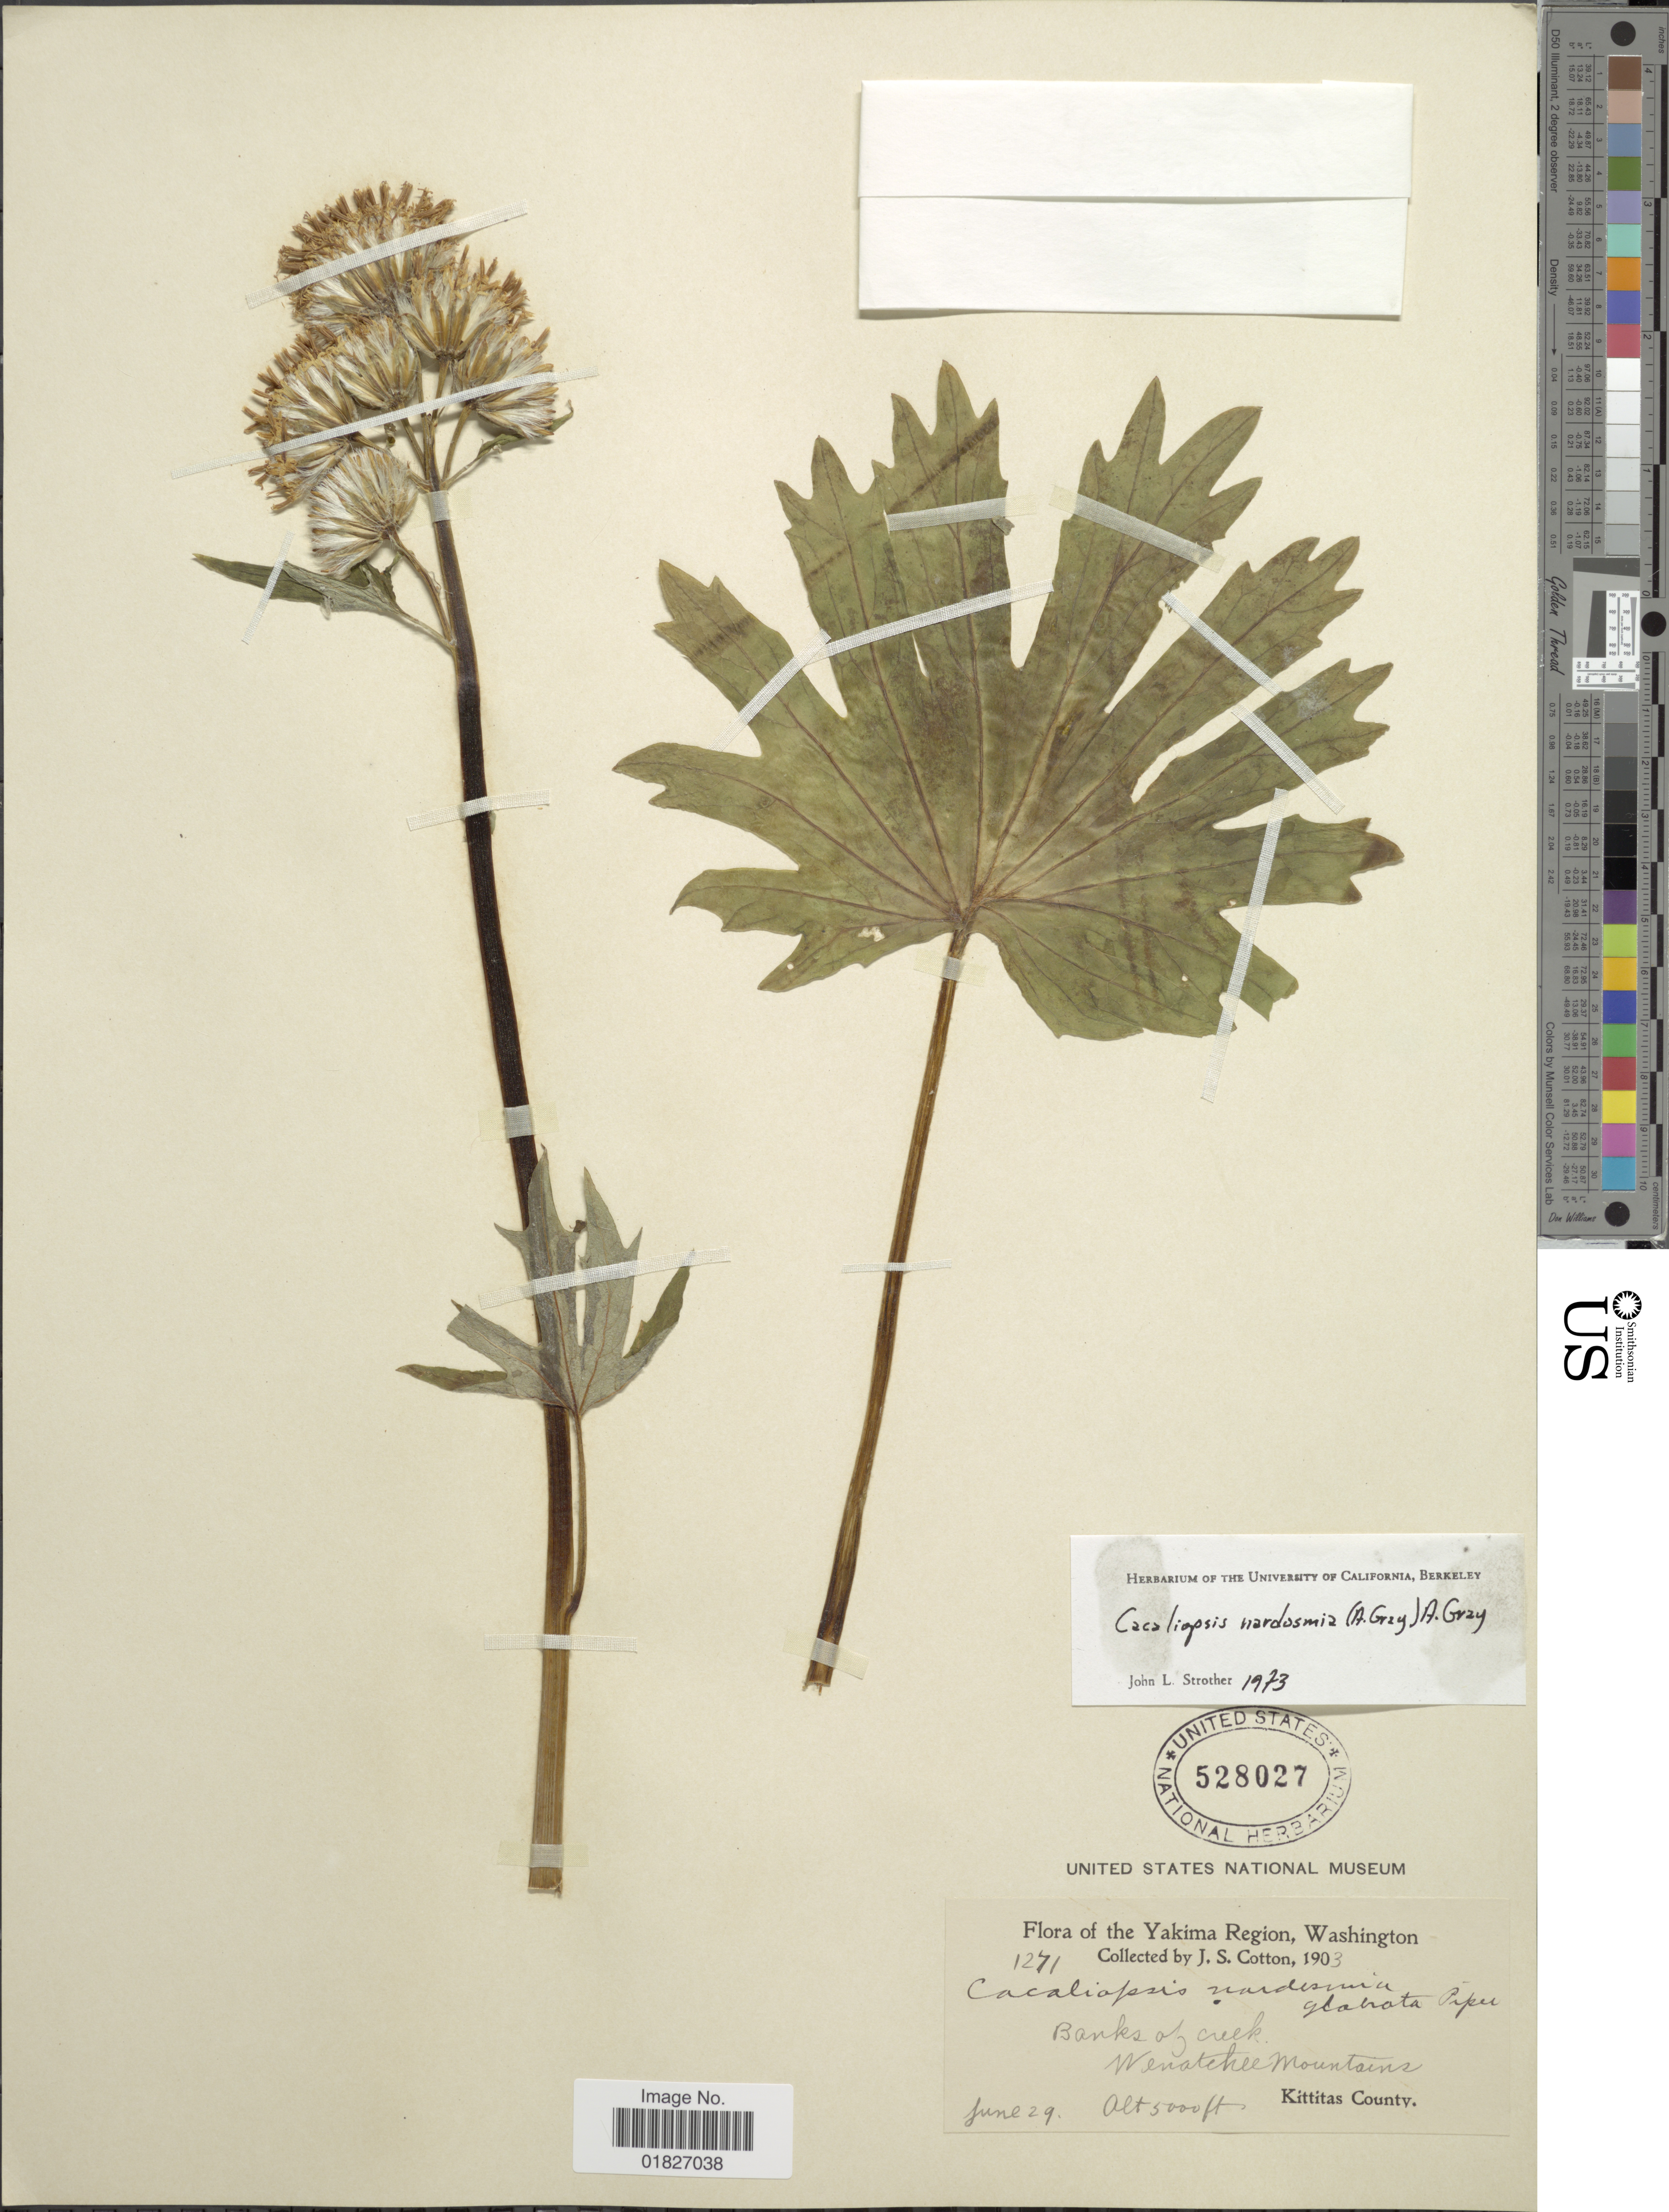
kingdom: Plantae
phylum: Tracheophyta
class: Magnoliopsida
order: Asterales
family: Asteraceae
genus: Cacaliopsis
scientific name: Cacaliopsis nardosmia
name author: A. Gray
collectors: J. S. Cotton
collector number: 1271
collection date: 1903-06-29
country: United States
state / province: Washington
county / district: Kittitas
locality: Yakima Region, Banks of Creek, Wenatchee Mountains, Kittitas County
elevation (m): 1524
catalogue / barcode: US 528027